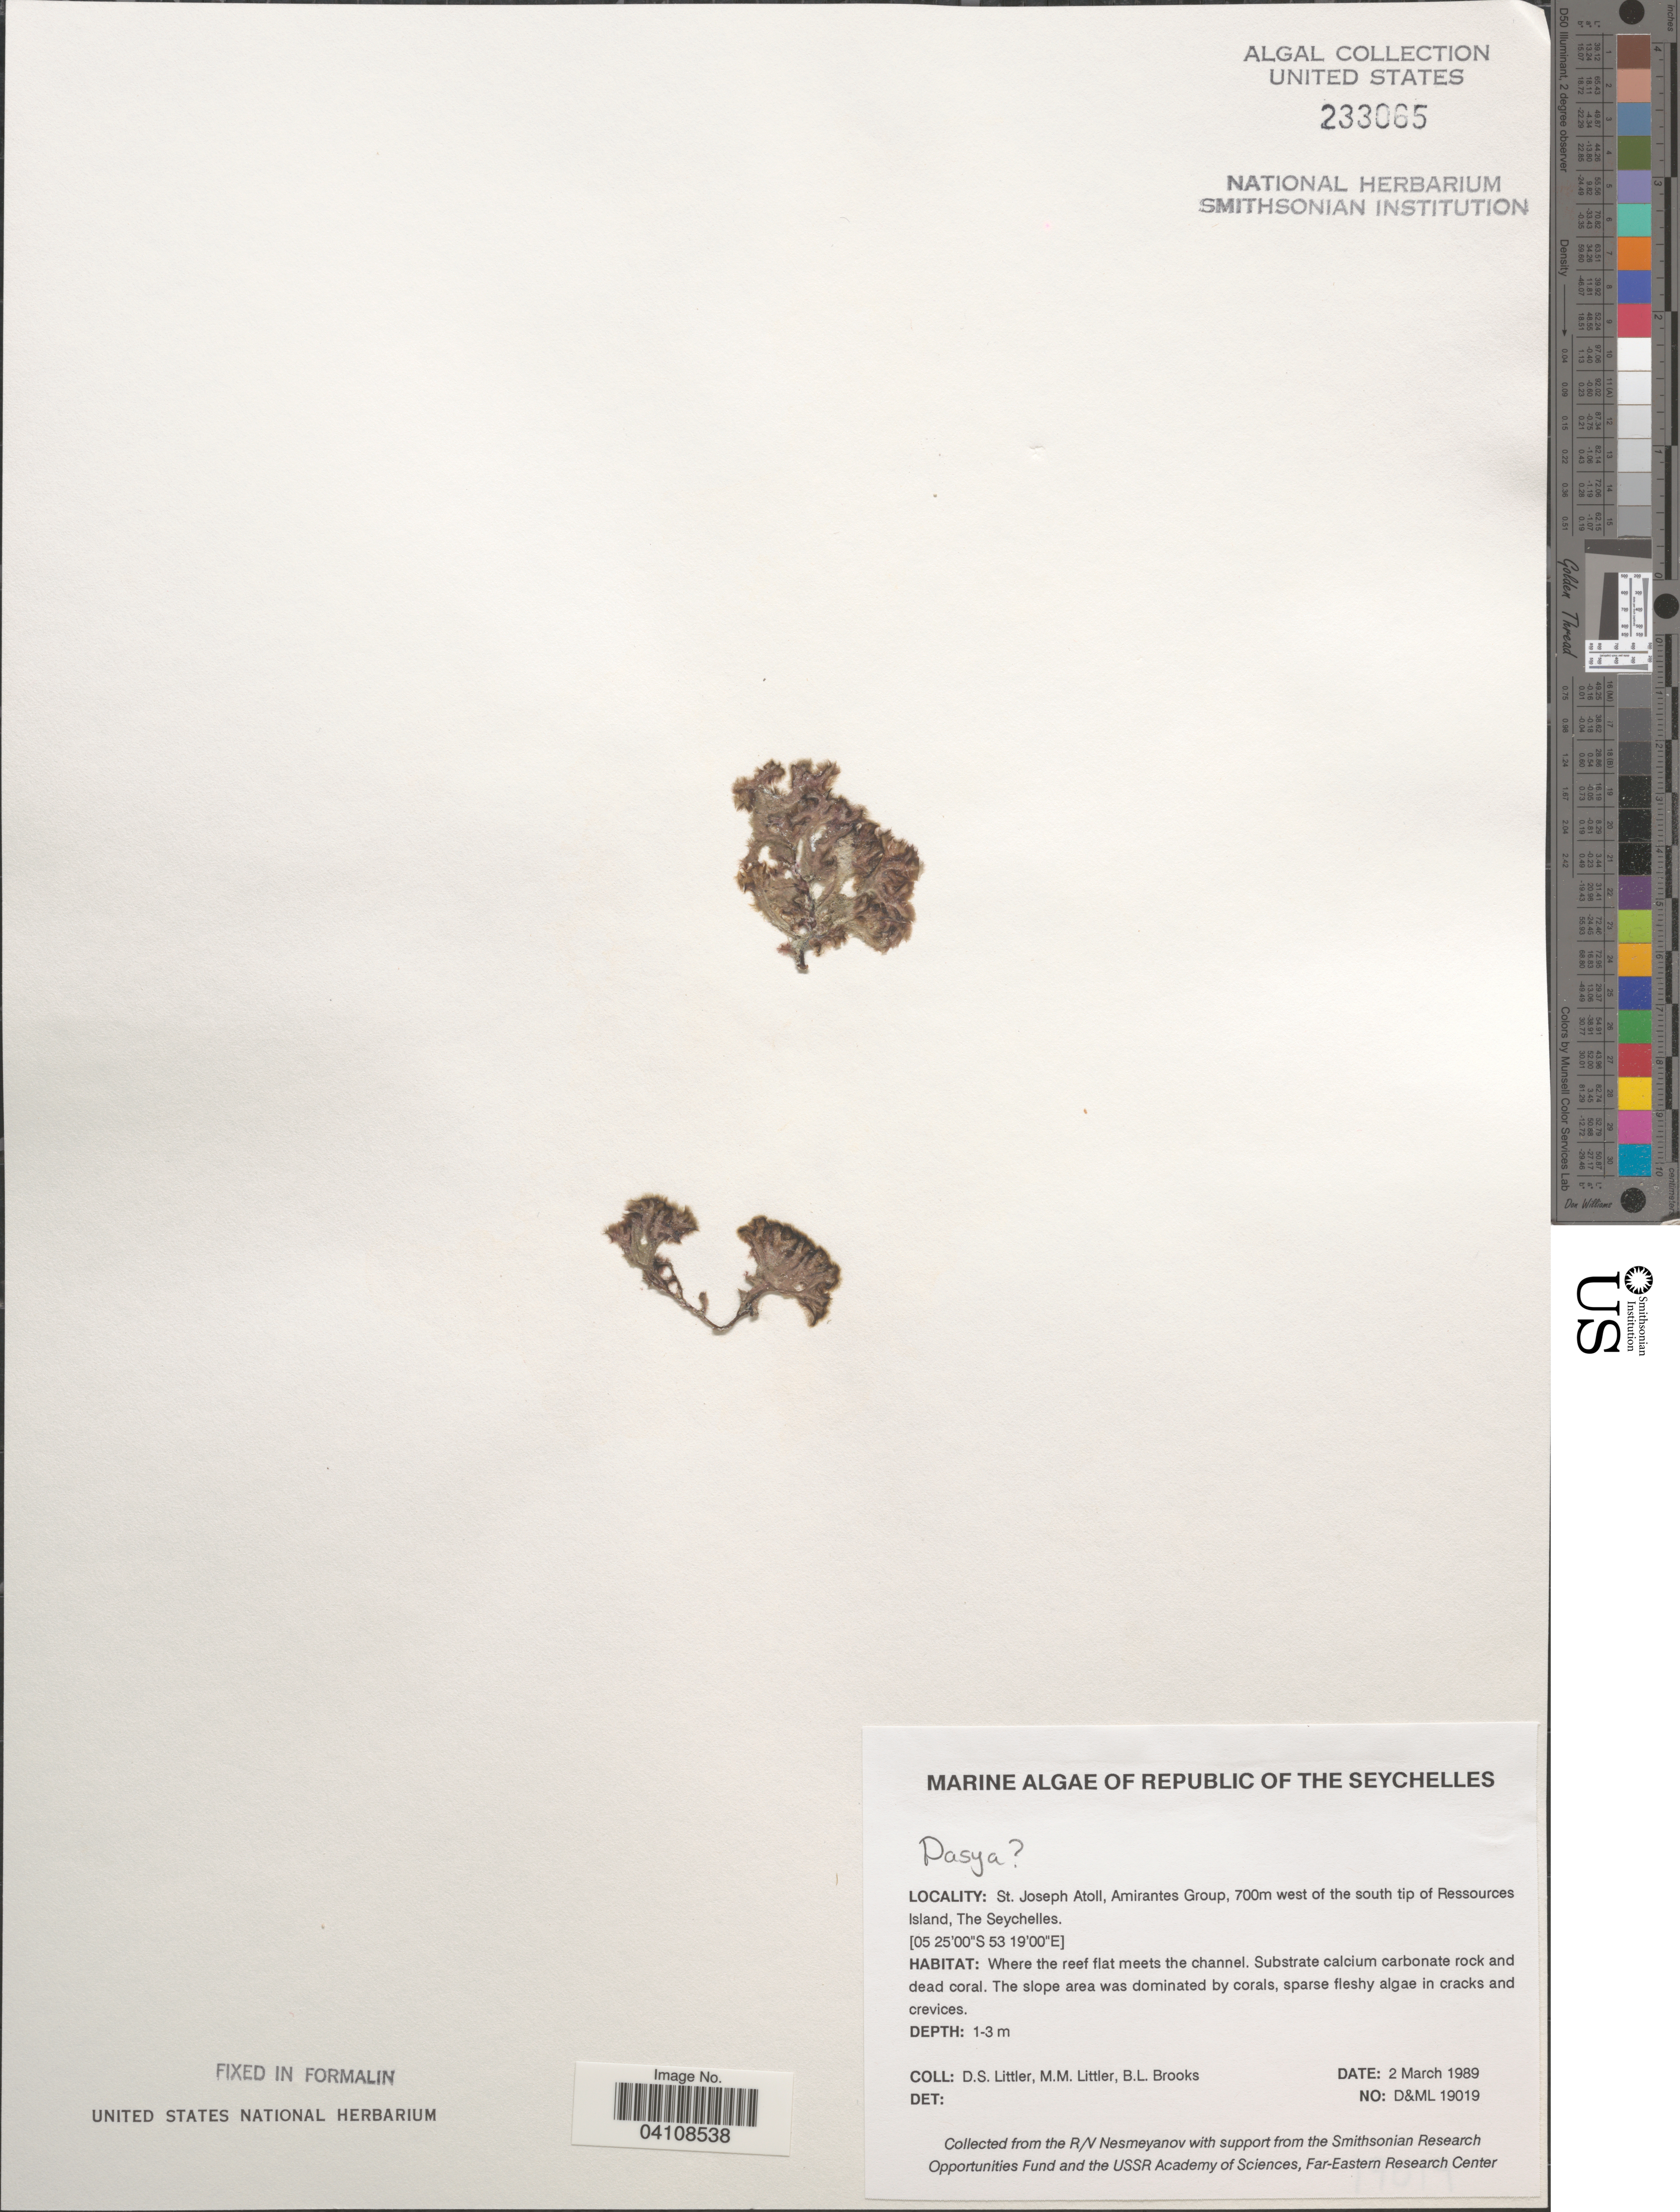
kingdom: Plantae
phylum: Rhodophyta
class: Florideophyceae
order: Ceramiales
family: Dasyaceae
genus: Dasya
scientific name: Dasya sp.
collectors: D. S. Littler & B. Brooks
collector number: D&ML19019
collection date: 1989-03-02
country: Seychelles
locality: Republic of The Seychelles. St. Joseph Atoll, Amirantes Group, 700m west of the south tip of Ressources Island. Where the reef flat meets the channel.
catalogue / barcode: US 233065